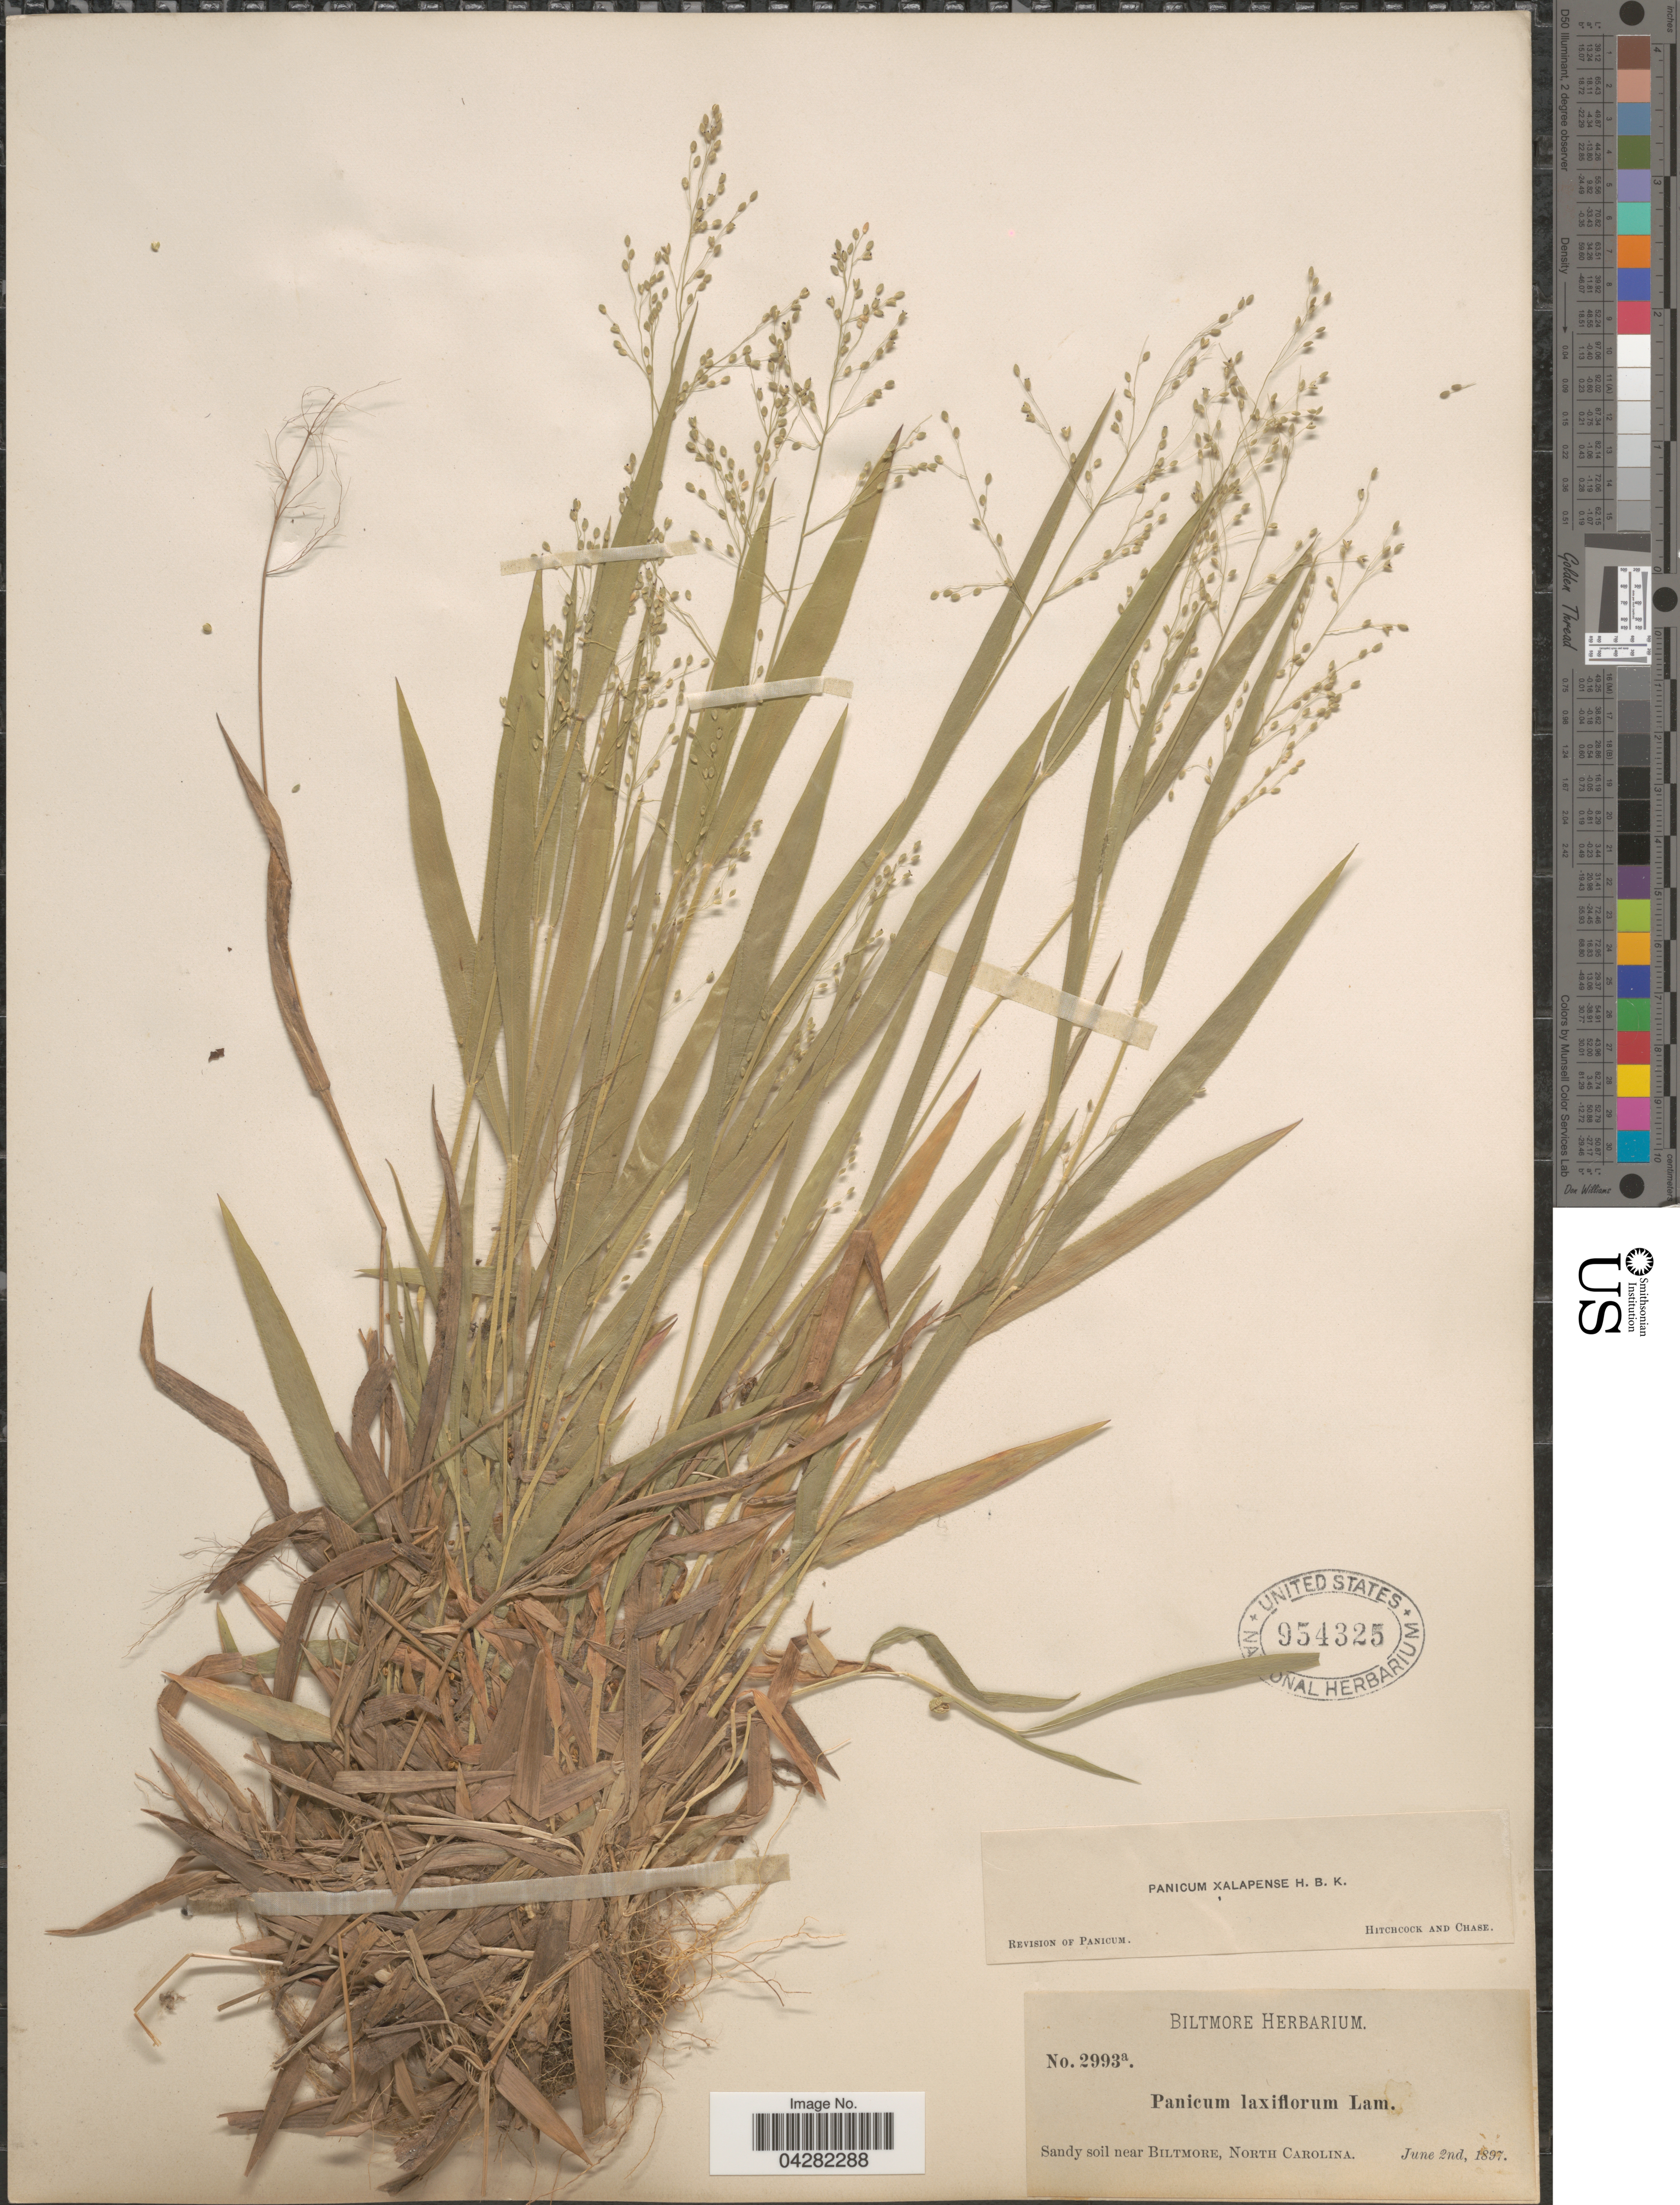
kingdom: Plantae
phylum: Tracheophyta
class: Liliopsida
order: Poales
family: Poaceae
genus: Dichanthelium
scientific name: Dichanthelium laxiflorum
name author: (Lam.) Gould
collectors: ex herb. Biltmore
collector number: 2993a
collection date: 1897-06-02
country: United States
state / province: North Carolina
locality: Sandy soil near Biltmore.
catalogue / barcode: US 954325